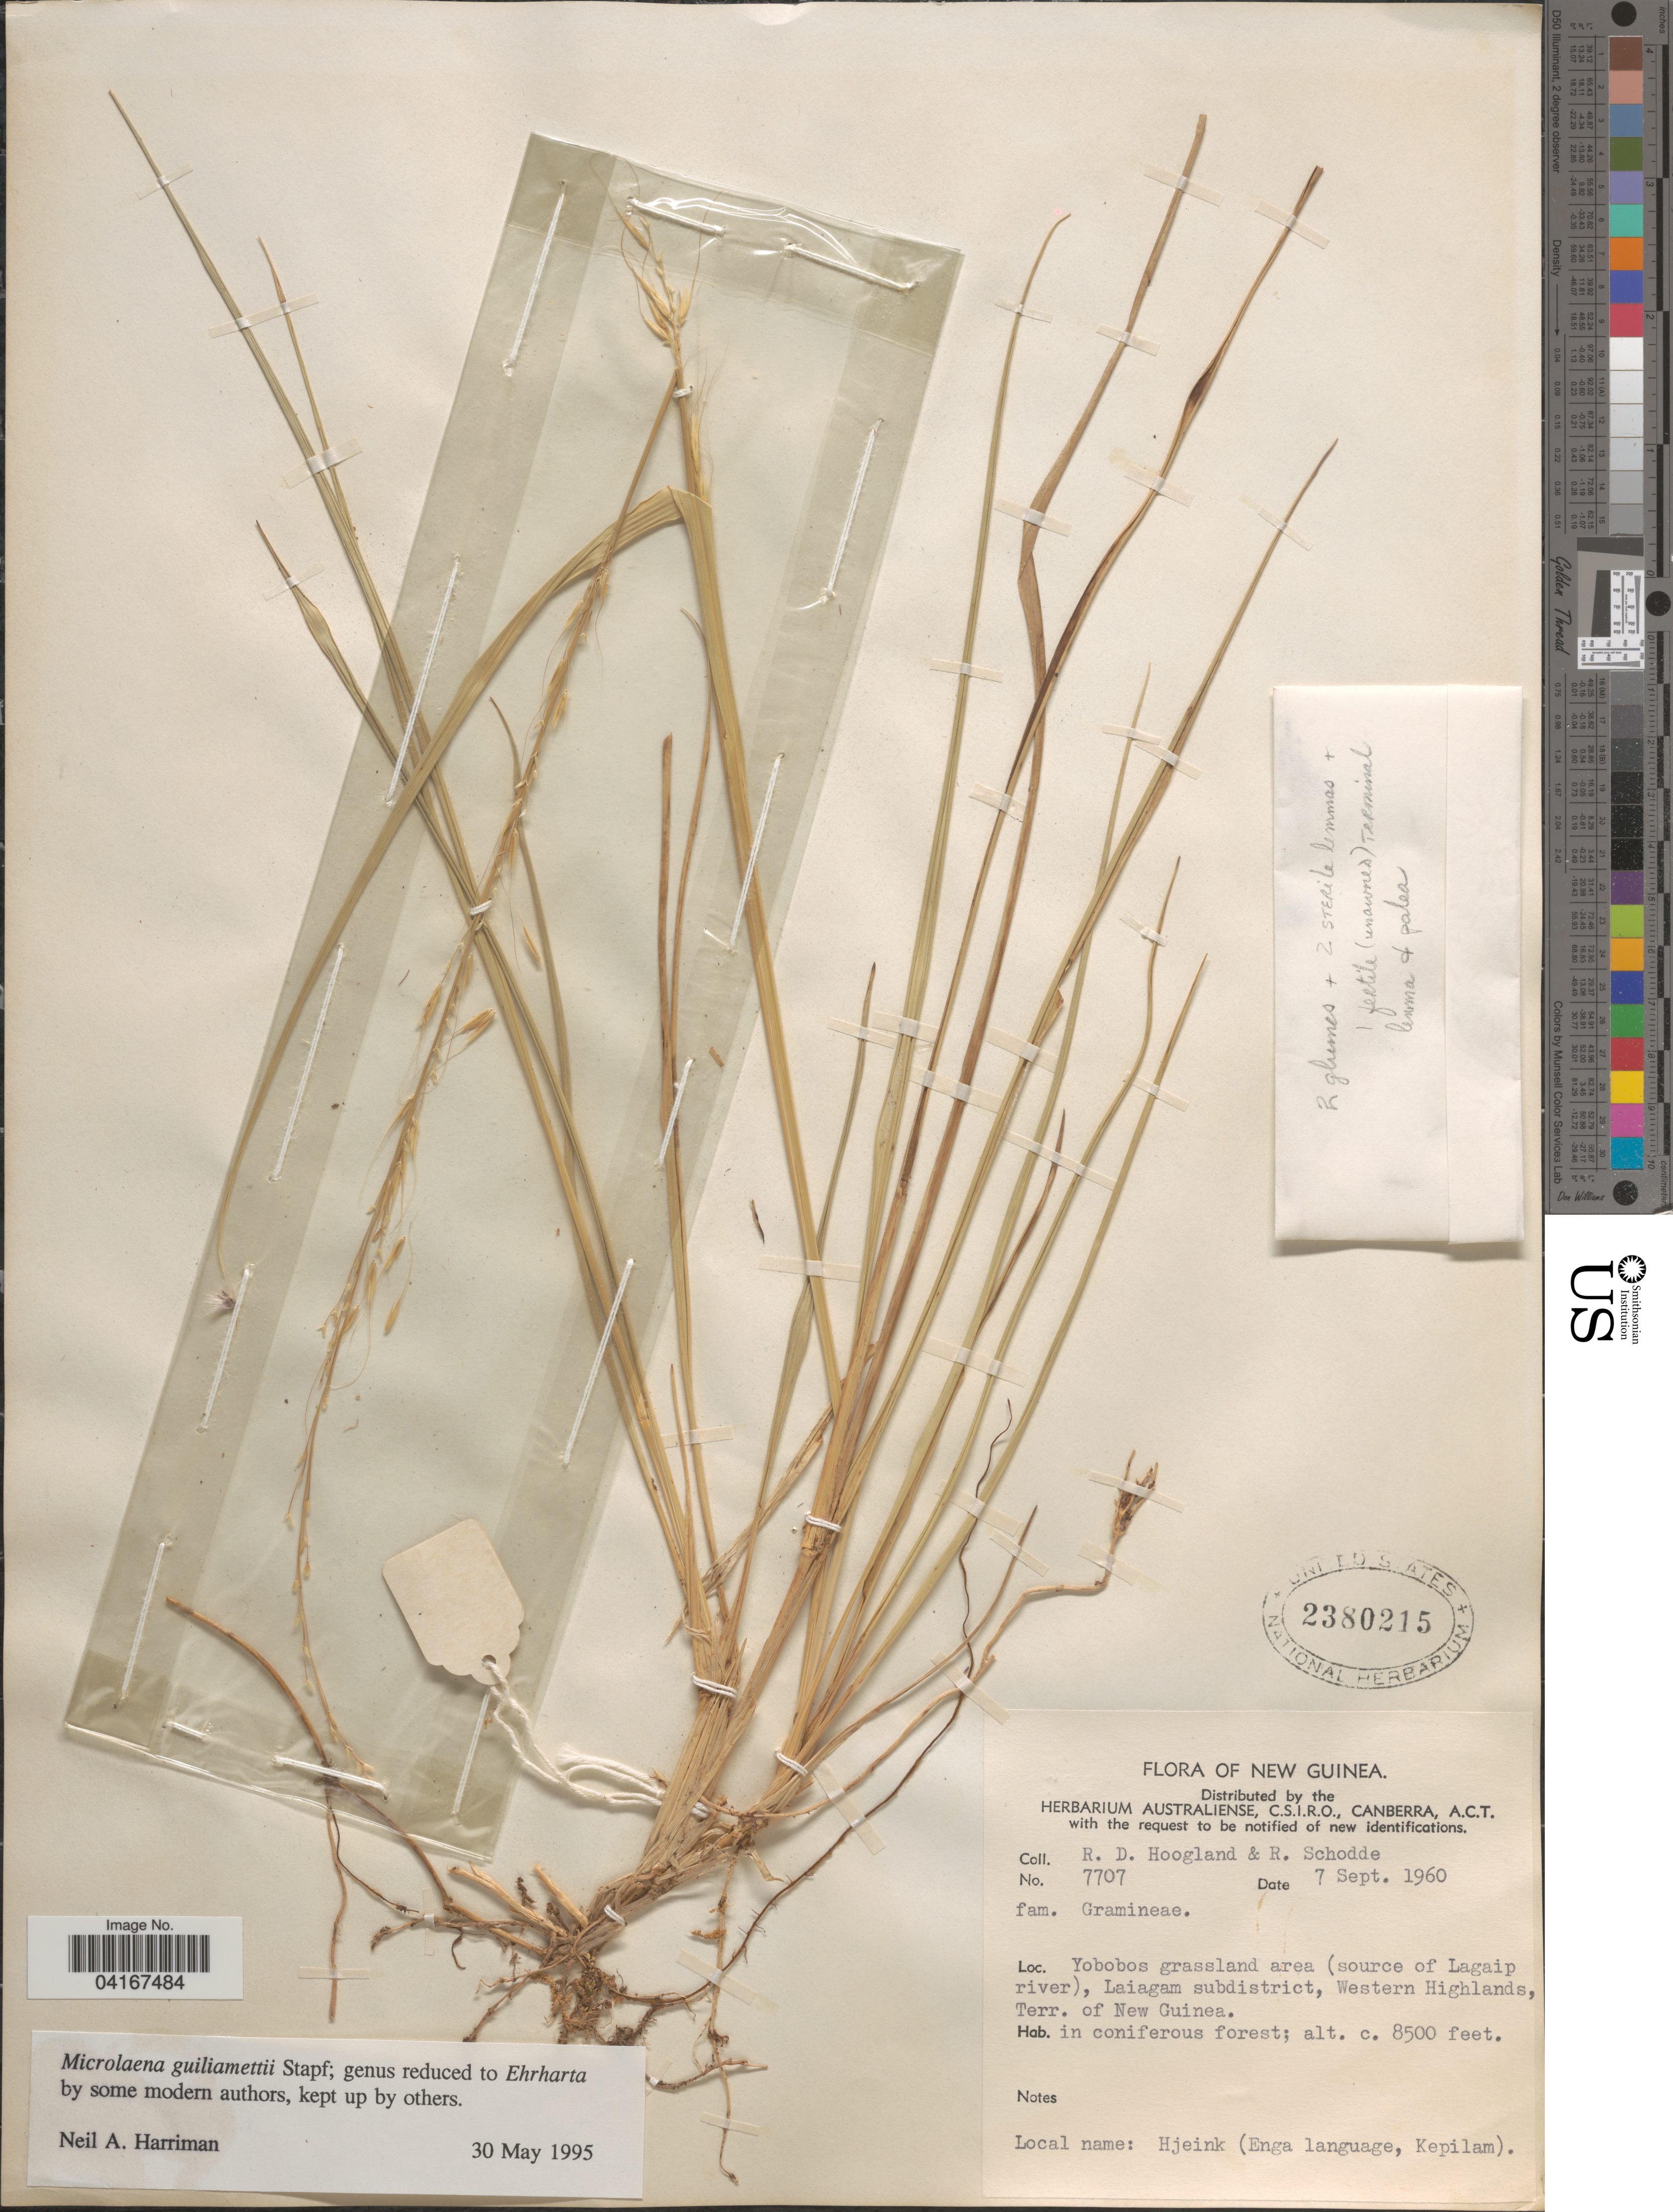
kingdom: Plantae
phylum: Tracheophyta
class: Liliopsida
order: Poales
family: Poaceae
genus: Microlaena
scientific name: Microlaena giulianettii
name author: Stapf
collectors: R. D. Hoogland & R. Schodde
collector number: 7707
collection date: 1960-09-07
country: Papua New Guinea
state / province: Western Highlands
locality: Yobobos grassland area (source of Lagaip river), Laiagam subdistrict, Terr. of New Guinea.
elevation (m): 2591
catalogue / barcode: US 2380215